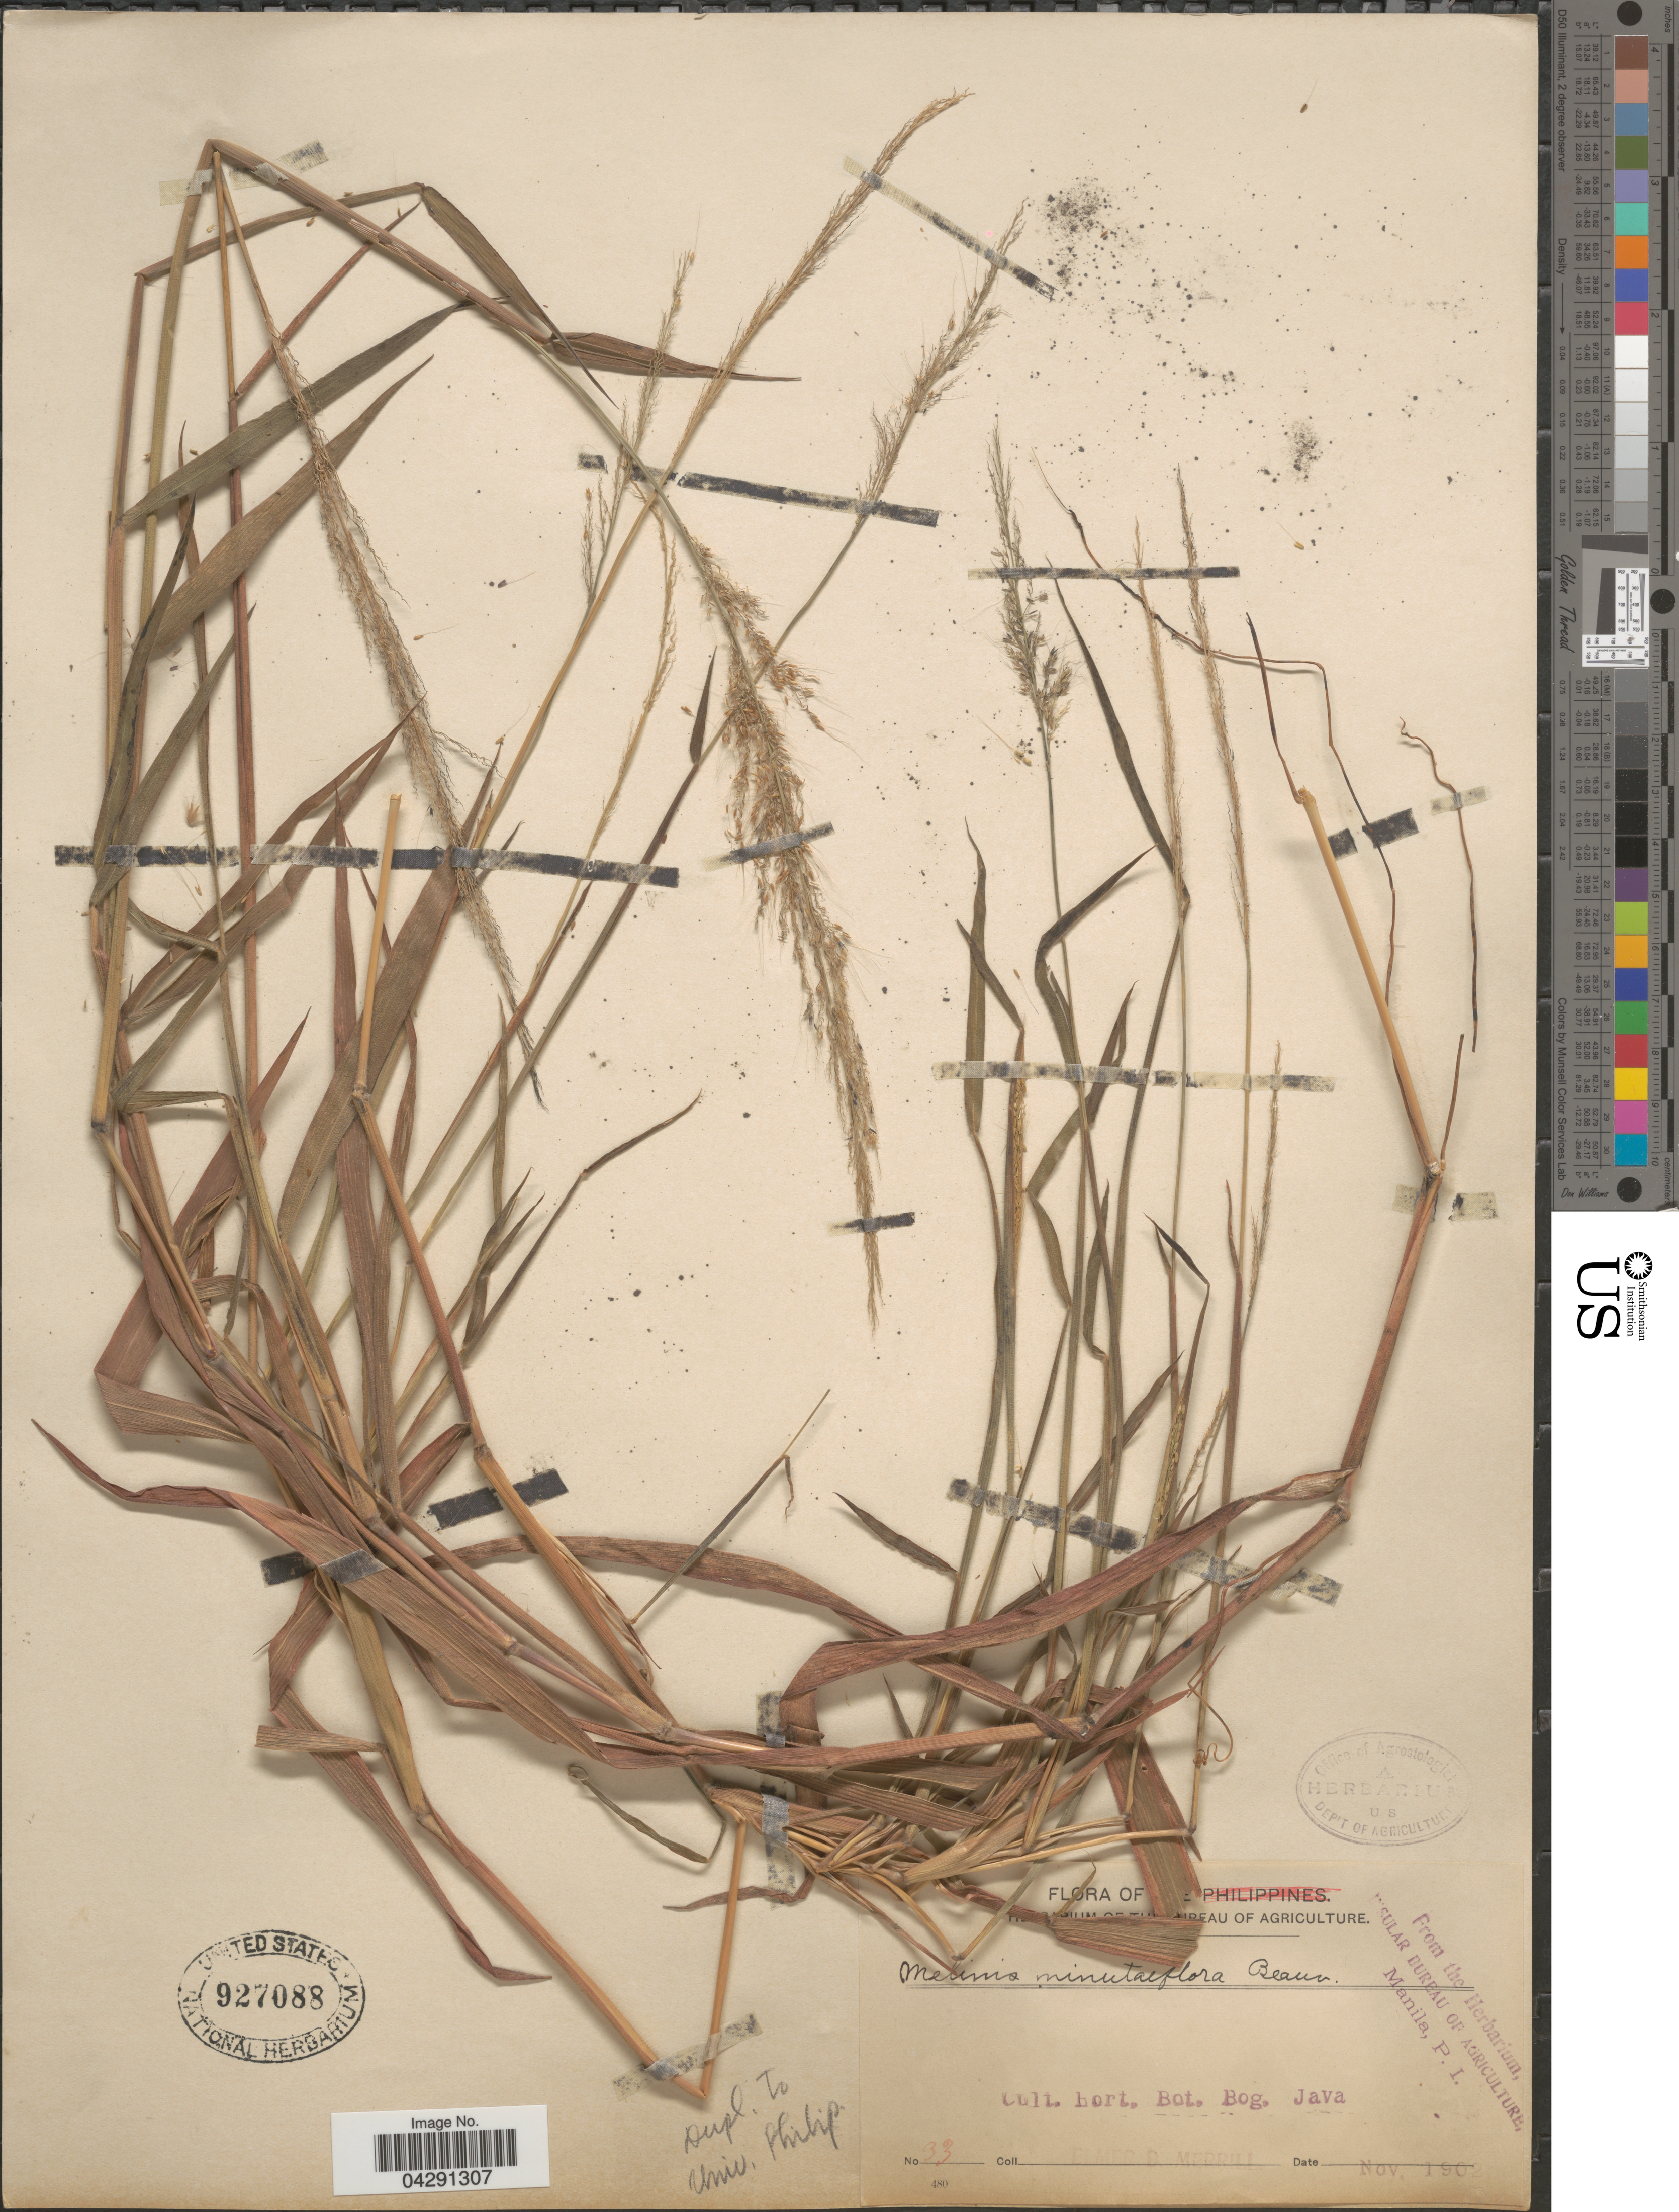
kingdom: Plantae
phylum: Tracheophyta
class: Liliopsida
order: Poales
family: Poaceae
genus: Melinis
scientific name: Melinis minutiflora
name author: P. Beauv.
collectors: E. D. Merrill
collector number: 33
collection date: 1902-11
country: Indonesia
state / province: Java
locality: Cult. hort. Bot. Bog. Java.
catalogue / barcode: US 927088